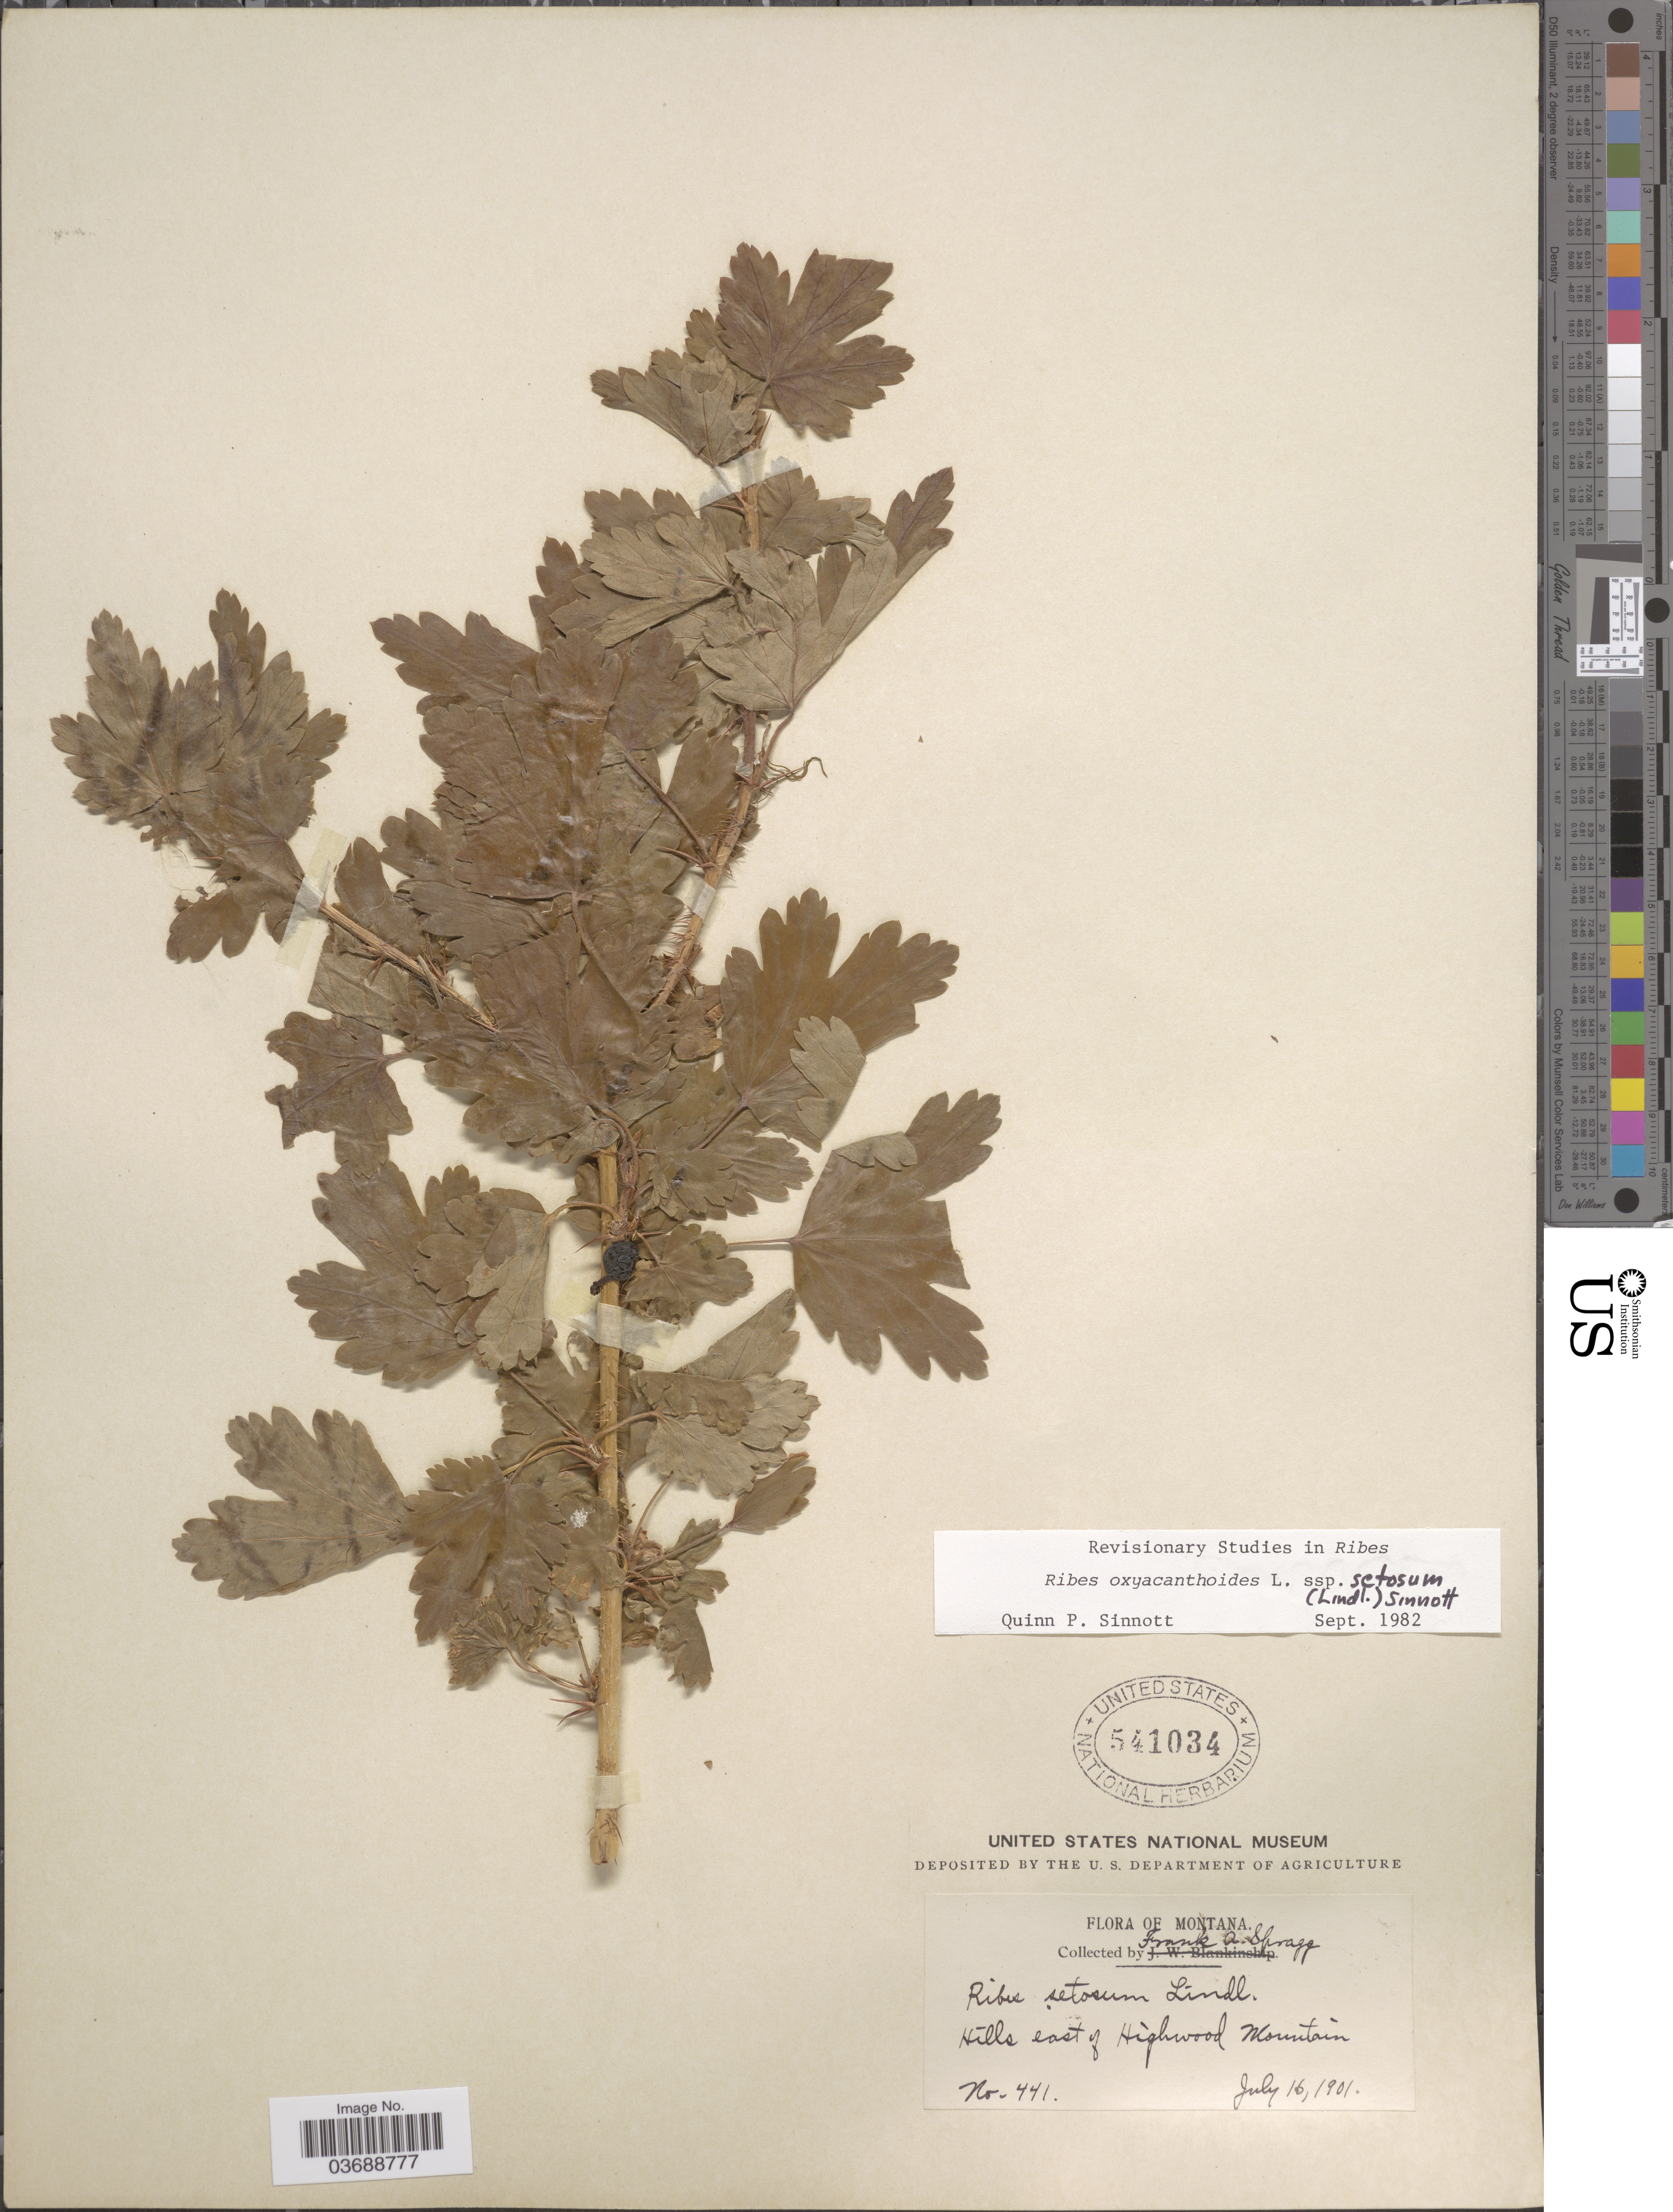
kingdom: Plantae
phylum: Tracheophyta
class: Magnoliopsida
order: Saxifragales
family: Grossulariaceae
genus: Ribes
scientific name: Ribes oxyacanthoides subsp. setosum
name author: (Lindl.) Q.P. Sinnott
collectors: F. Spragg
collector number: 441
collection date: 1901-07-16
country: United States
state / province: Montana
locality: Hills east of Highwood Mountain.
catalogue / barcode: US 541034